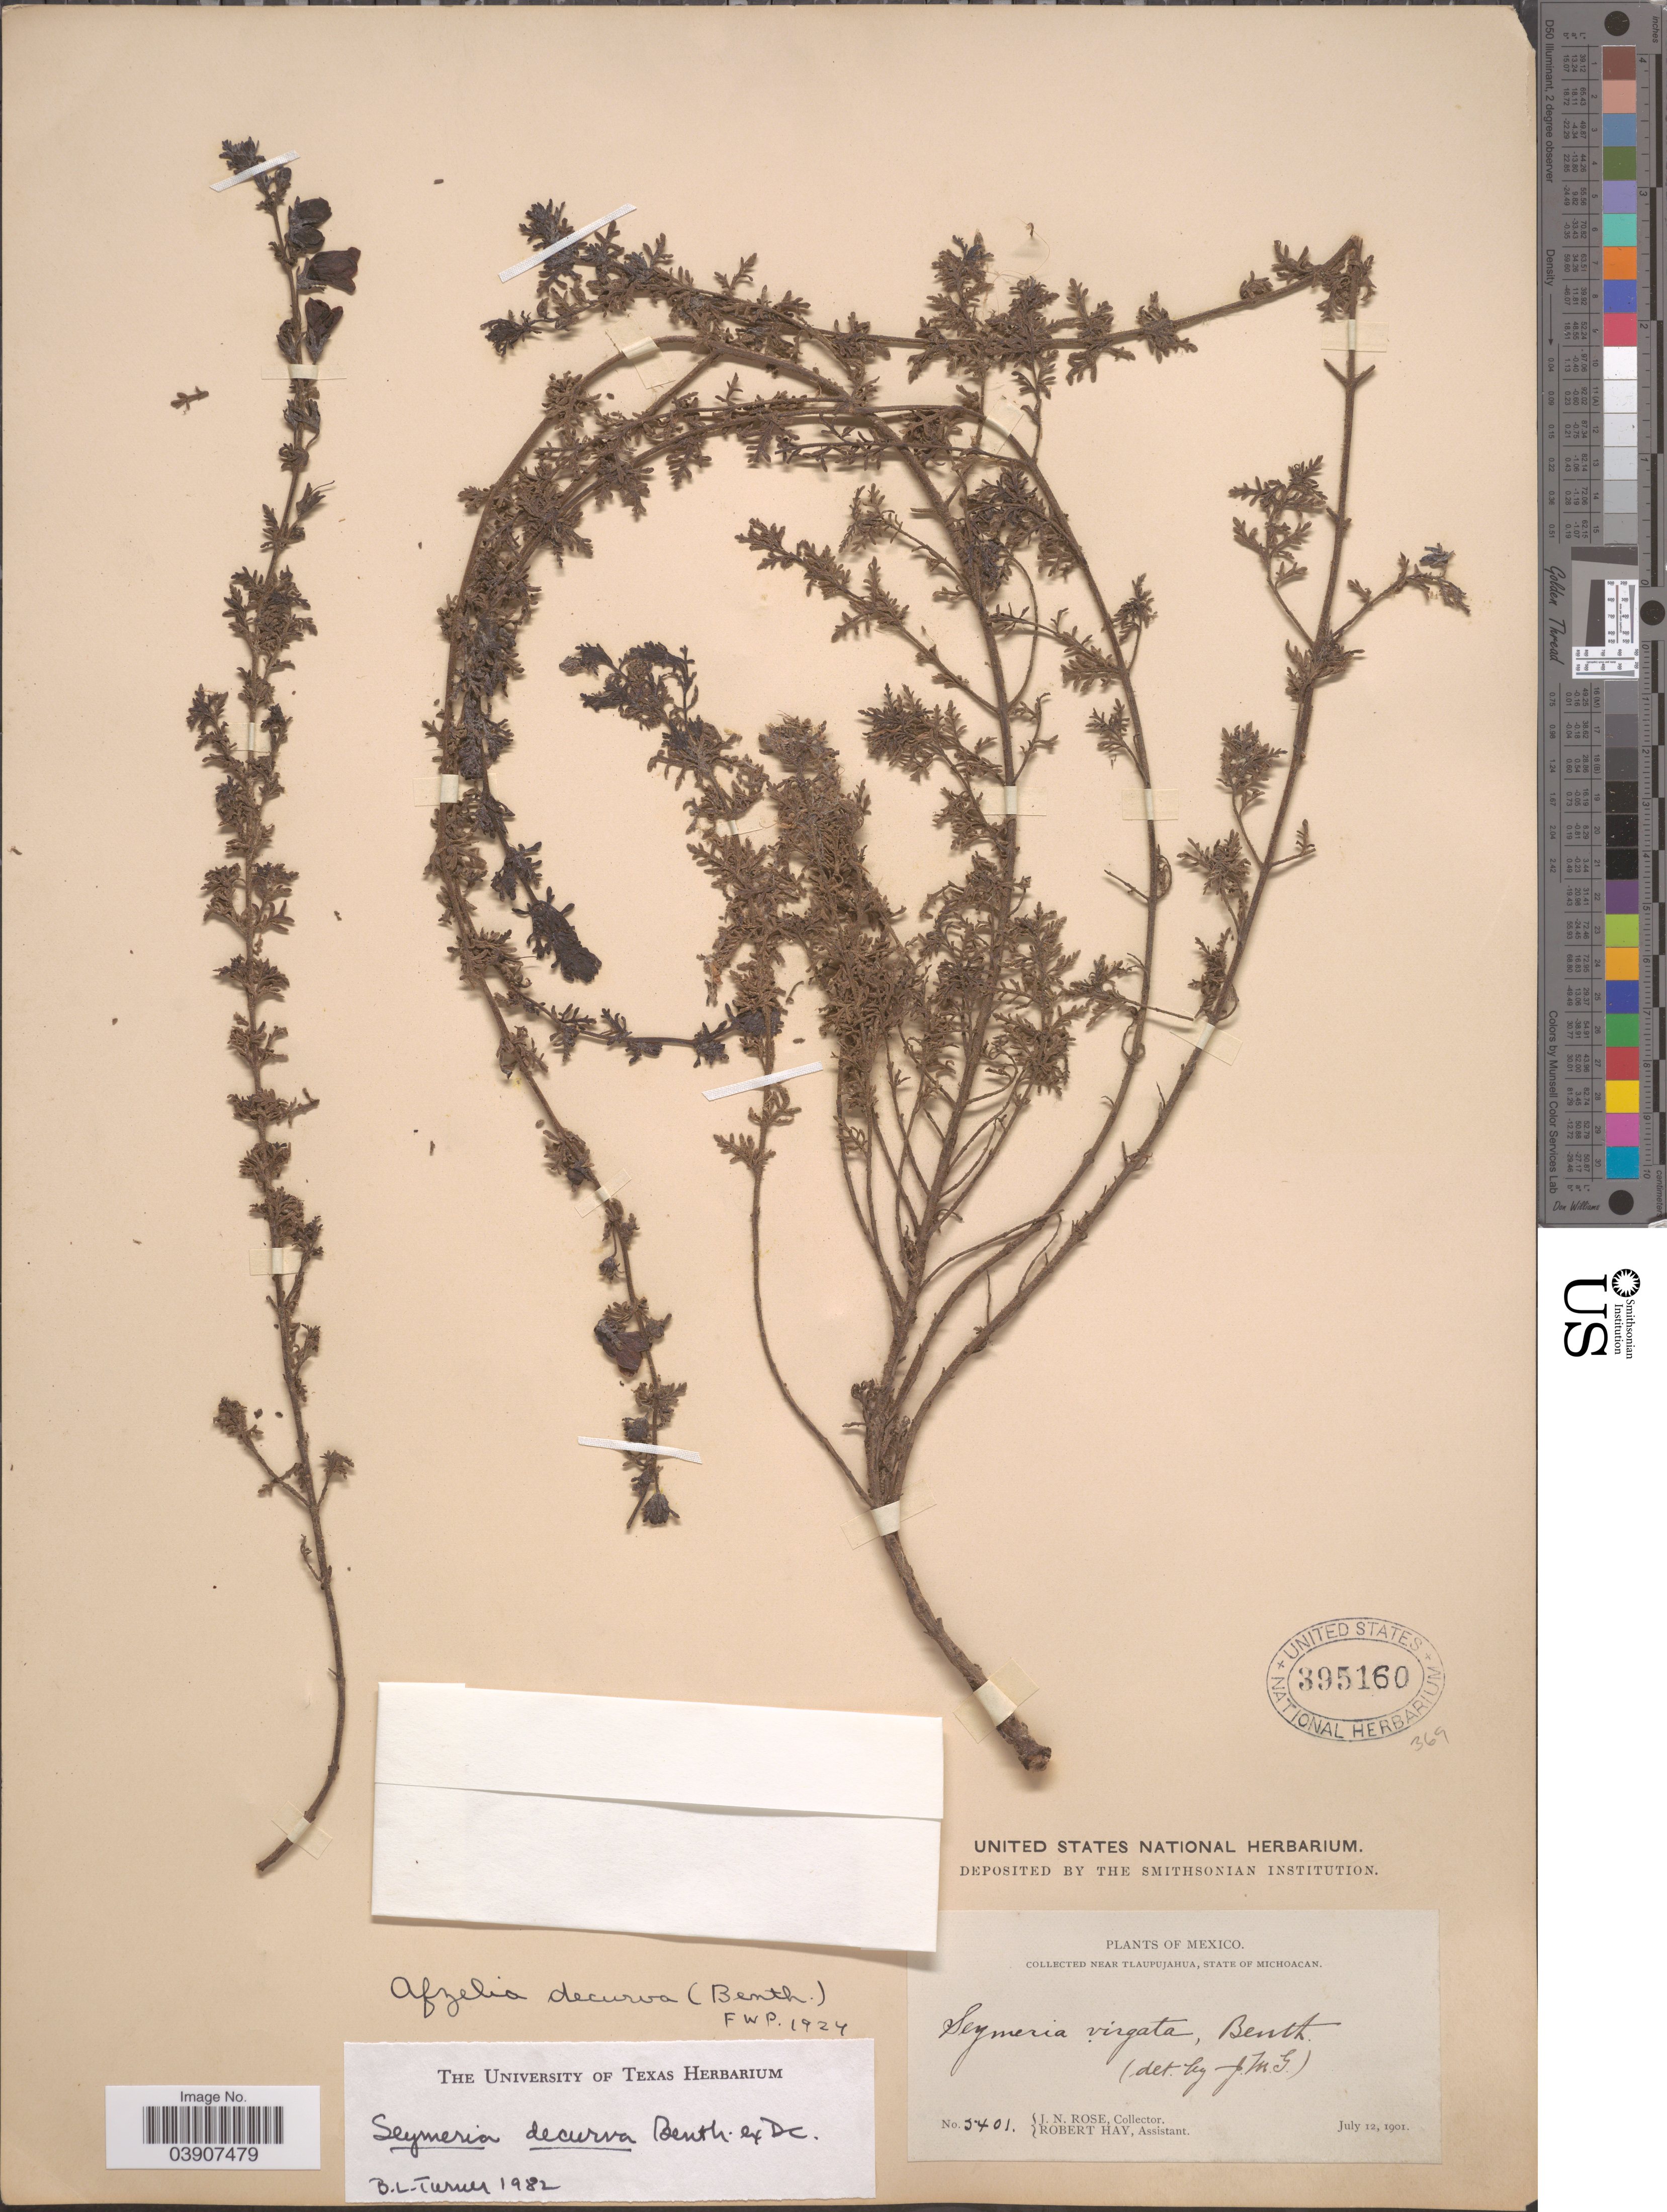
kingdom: Plantae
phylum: Tracheophyta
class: Magnoliopsida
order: Lamiales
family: Orobanchaceae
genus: Seymeria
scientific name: Seymeria decurva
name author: Benth.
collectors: J. N. Rose & R. Hay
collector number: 5401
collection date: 1901-07-12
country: Mexico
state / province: Michoacán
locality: Near Tlaupujahua.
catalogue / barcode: US 395160